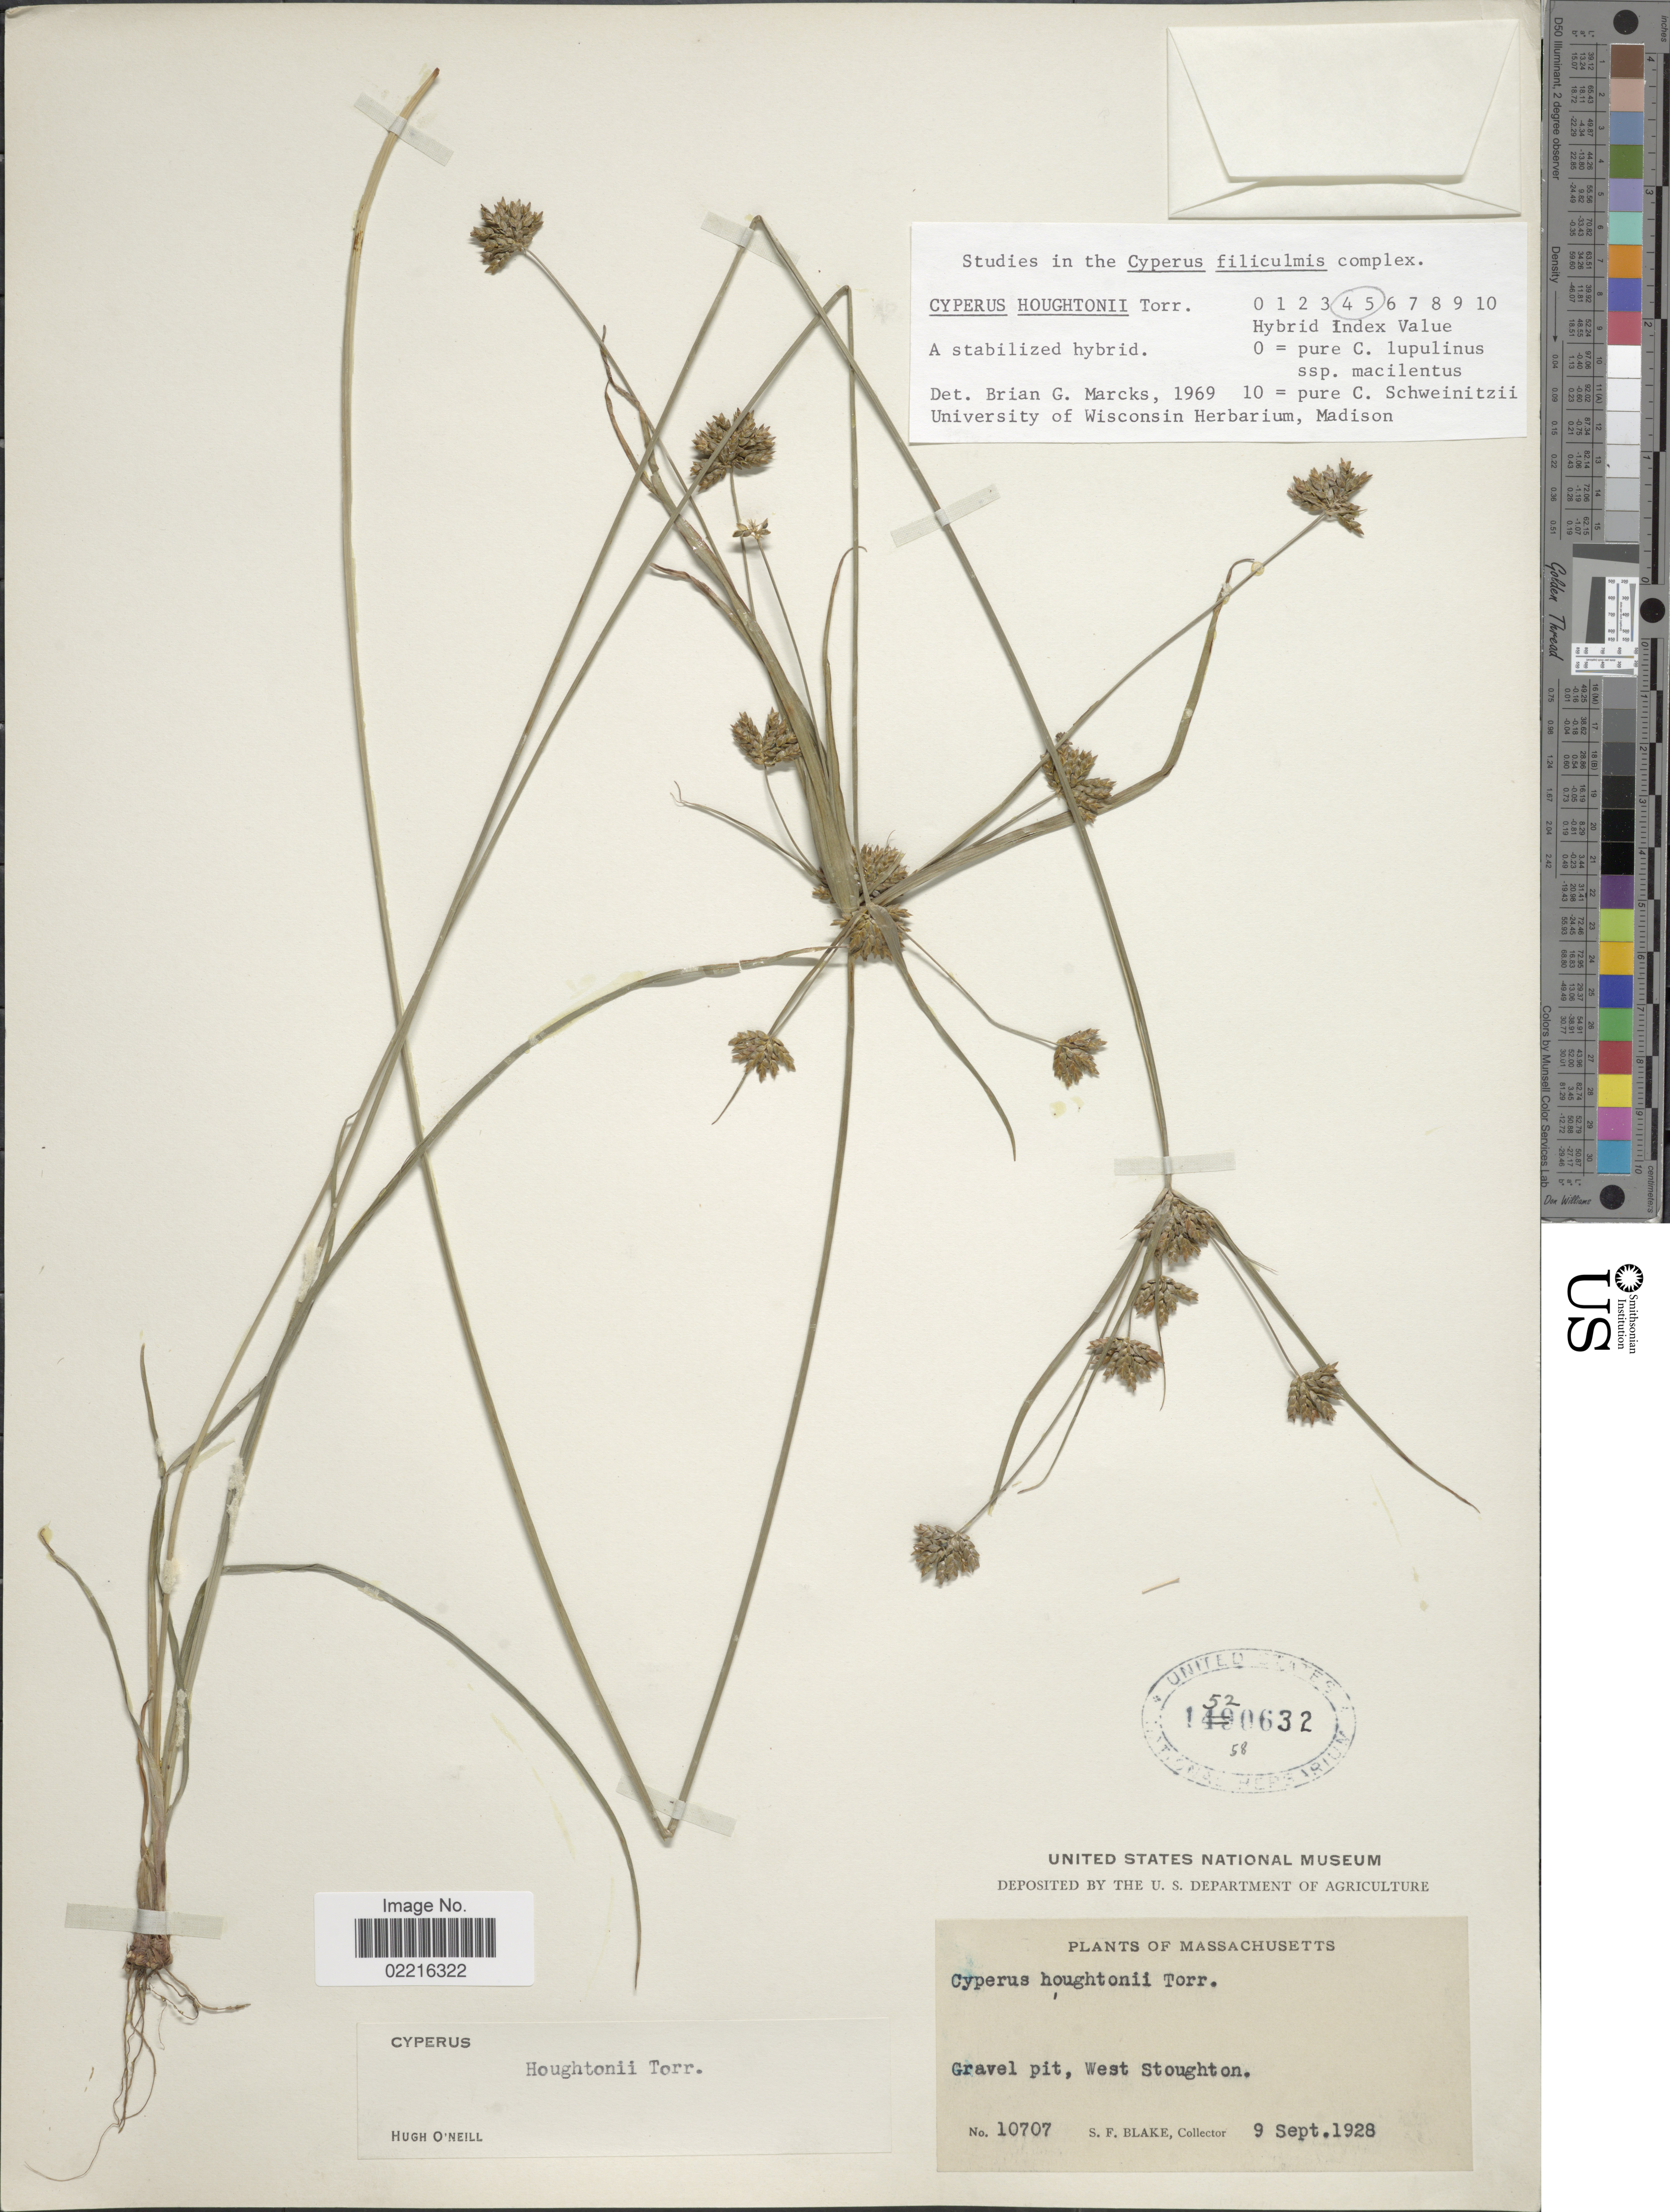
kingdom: Plantae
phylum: Tracheophyta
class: Liliopsida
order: Poales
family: Cyperaceae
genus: Cyperus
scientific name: Cyperus houghtonii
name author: Torr.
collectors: S. Blake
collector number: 10707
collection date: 1928-09-09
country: United States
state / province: Massachusetts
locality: West Stoughton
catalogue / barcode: US 1520632